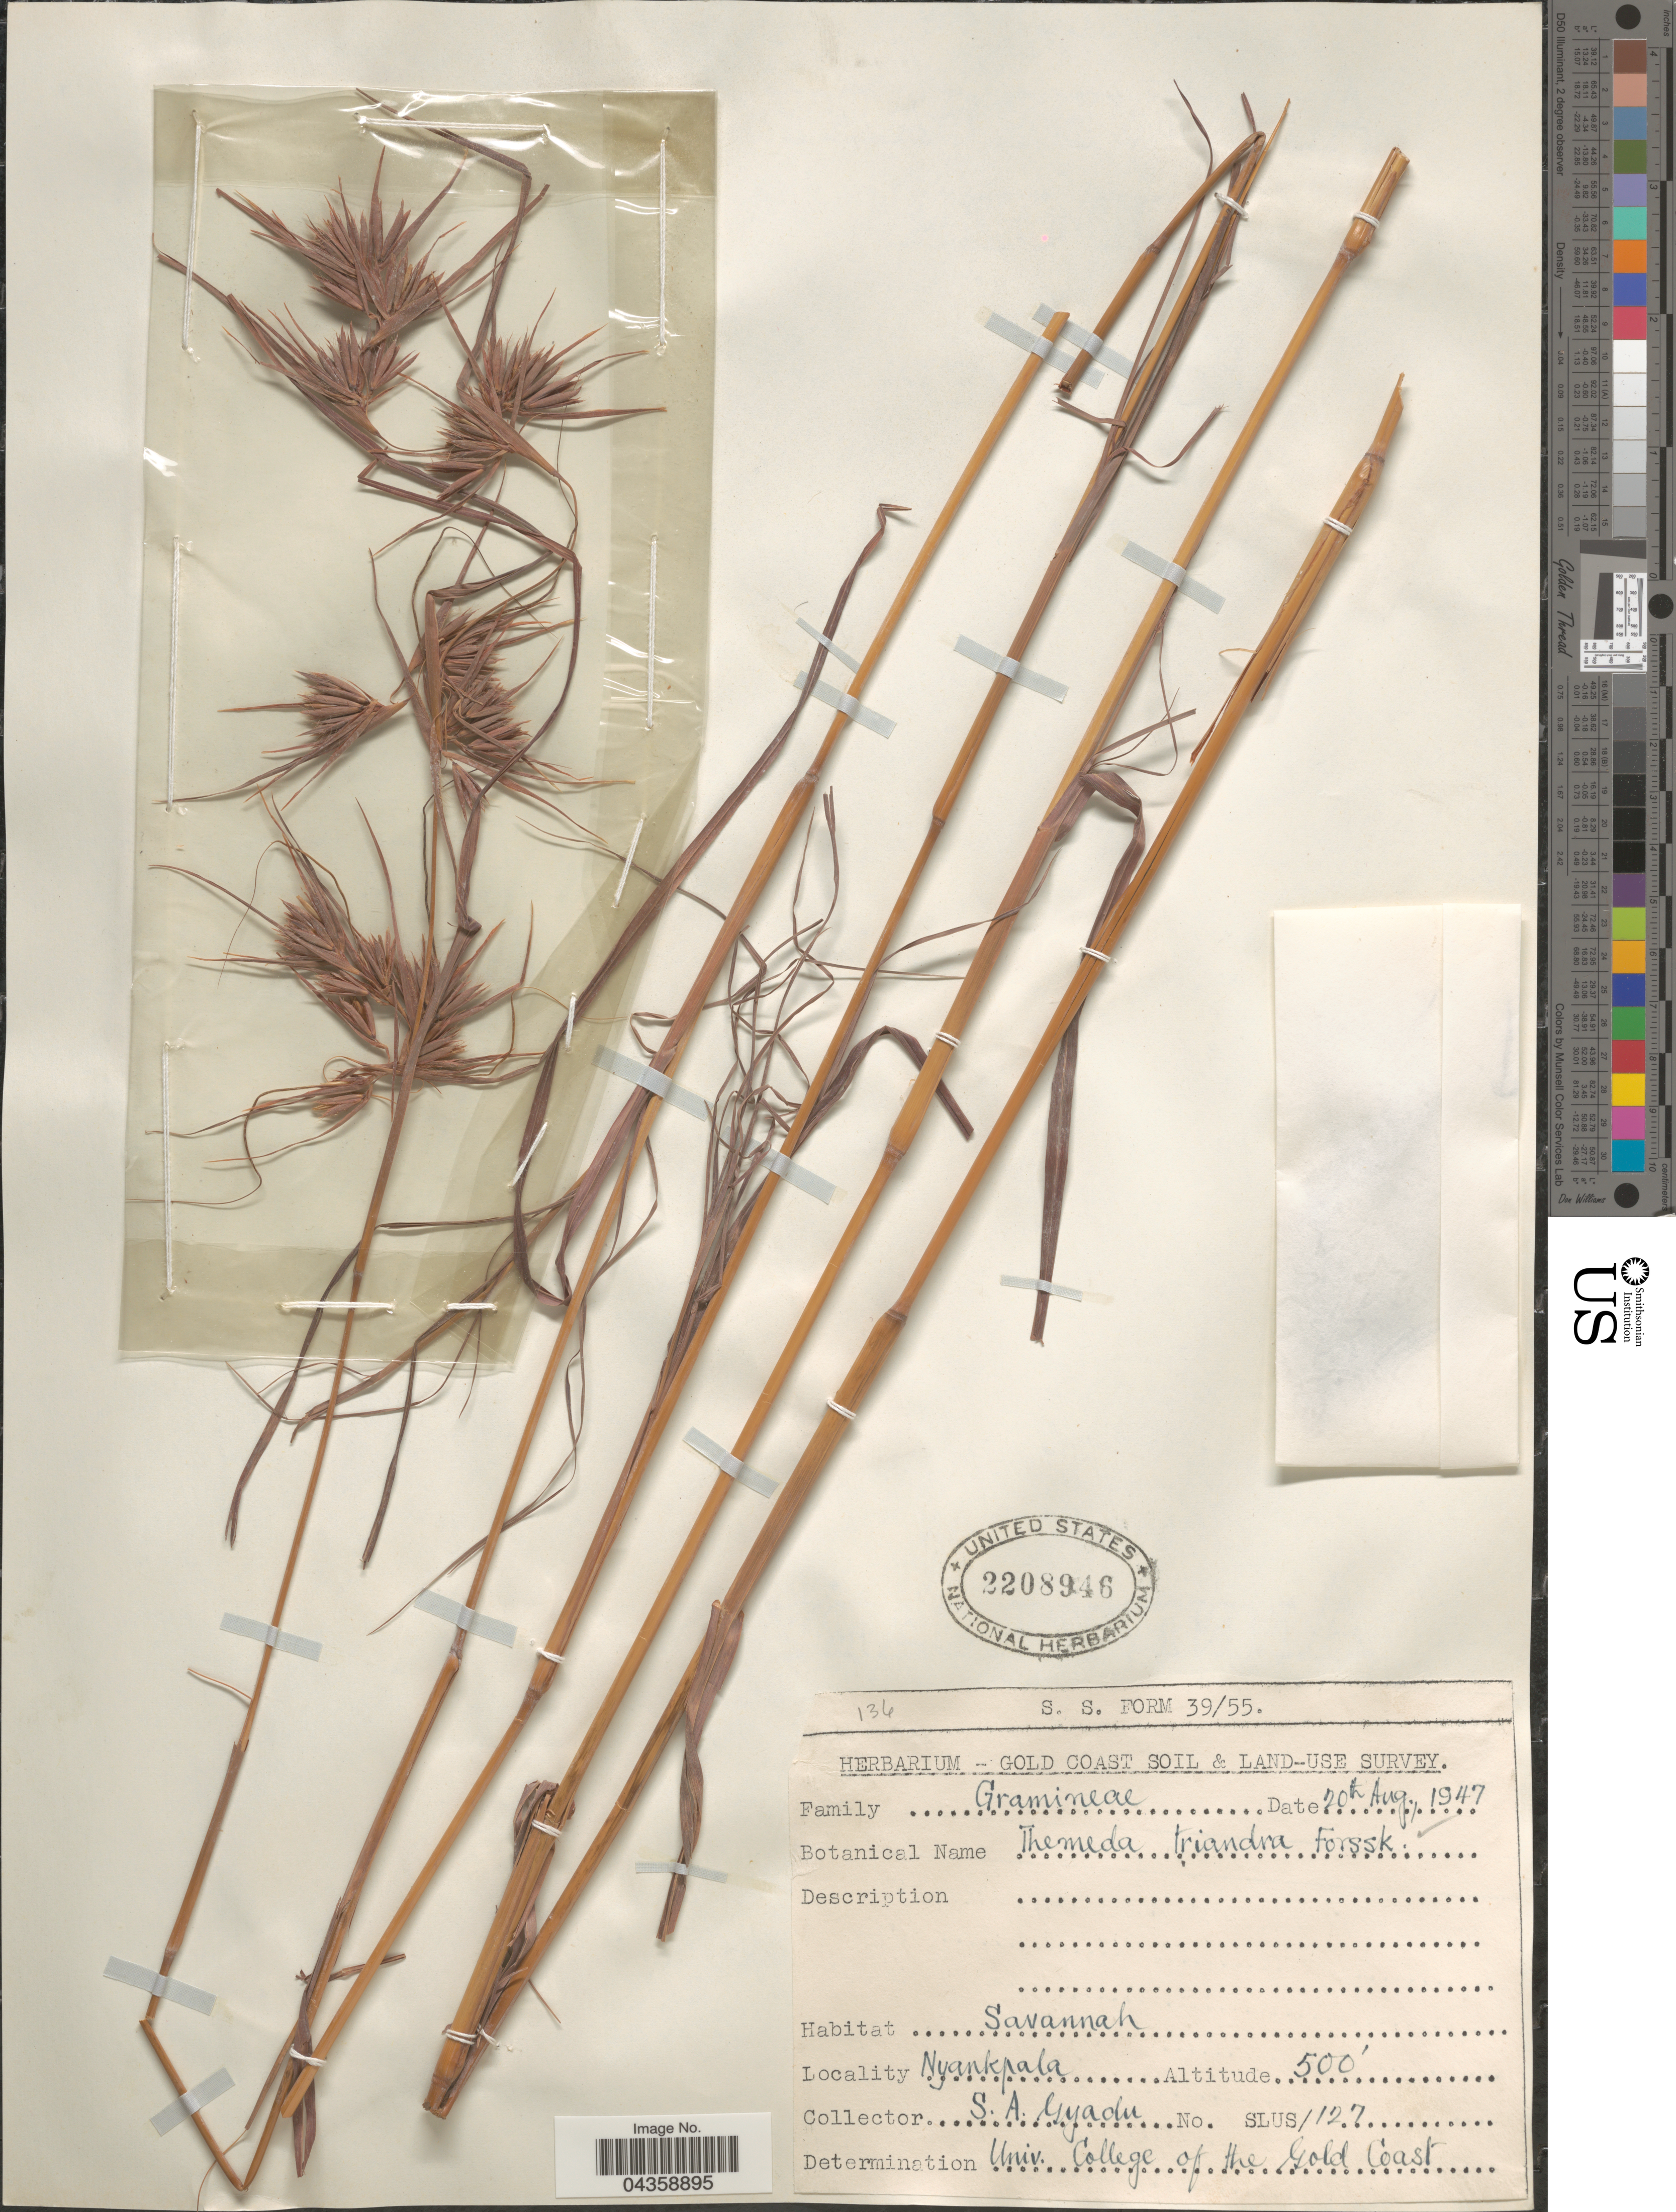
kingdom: Plantae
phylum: Tracheophyta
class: Liliopsida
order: Poales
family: Poaceae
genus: Themeda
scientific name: Themeda triandra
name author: Forssk.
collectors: S. Gyadu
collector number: SLUS/127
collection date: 1947-08-20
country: Ghana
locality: Gold Coast Soil & Land-Use Survey. Nyankpala.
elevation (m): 152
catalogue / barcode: US 2208946